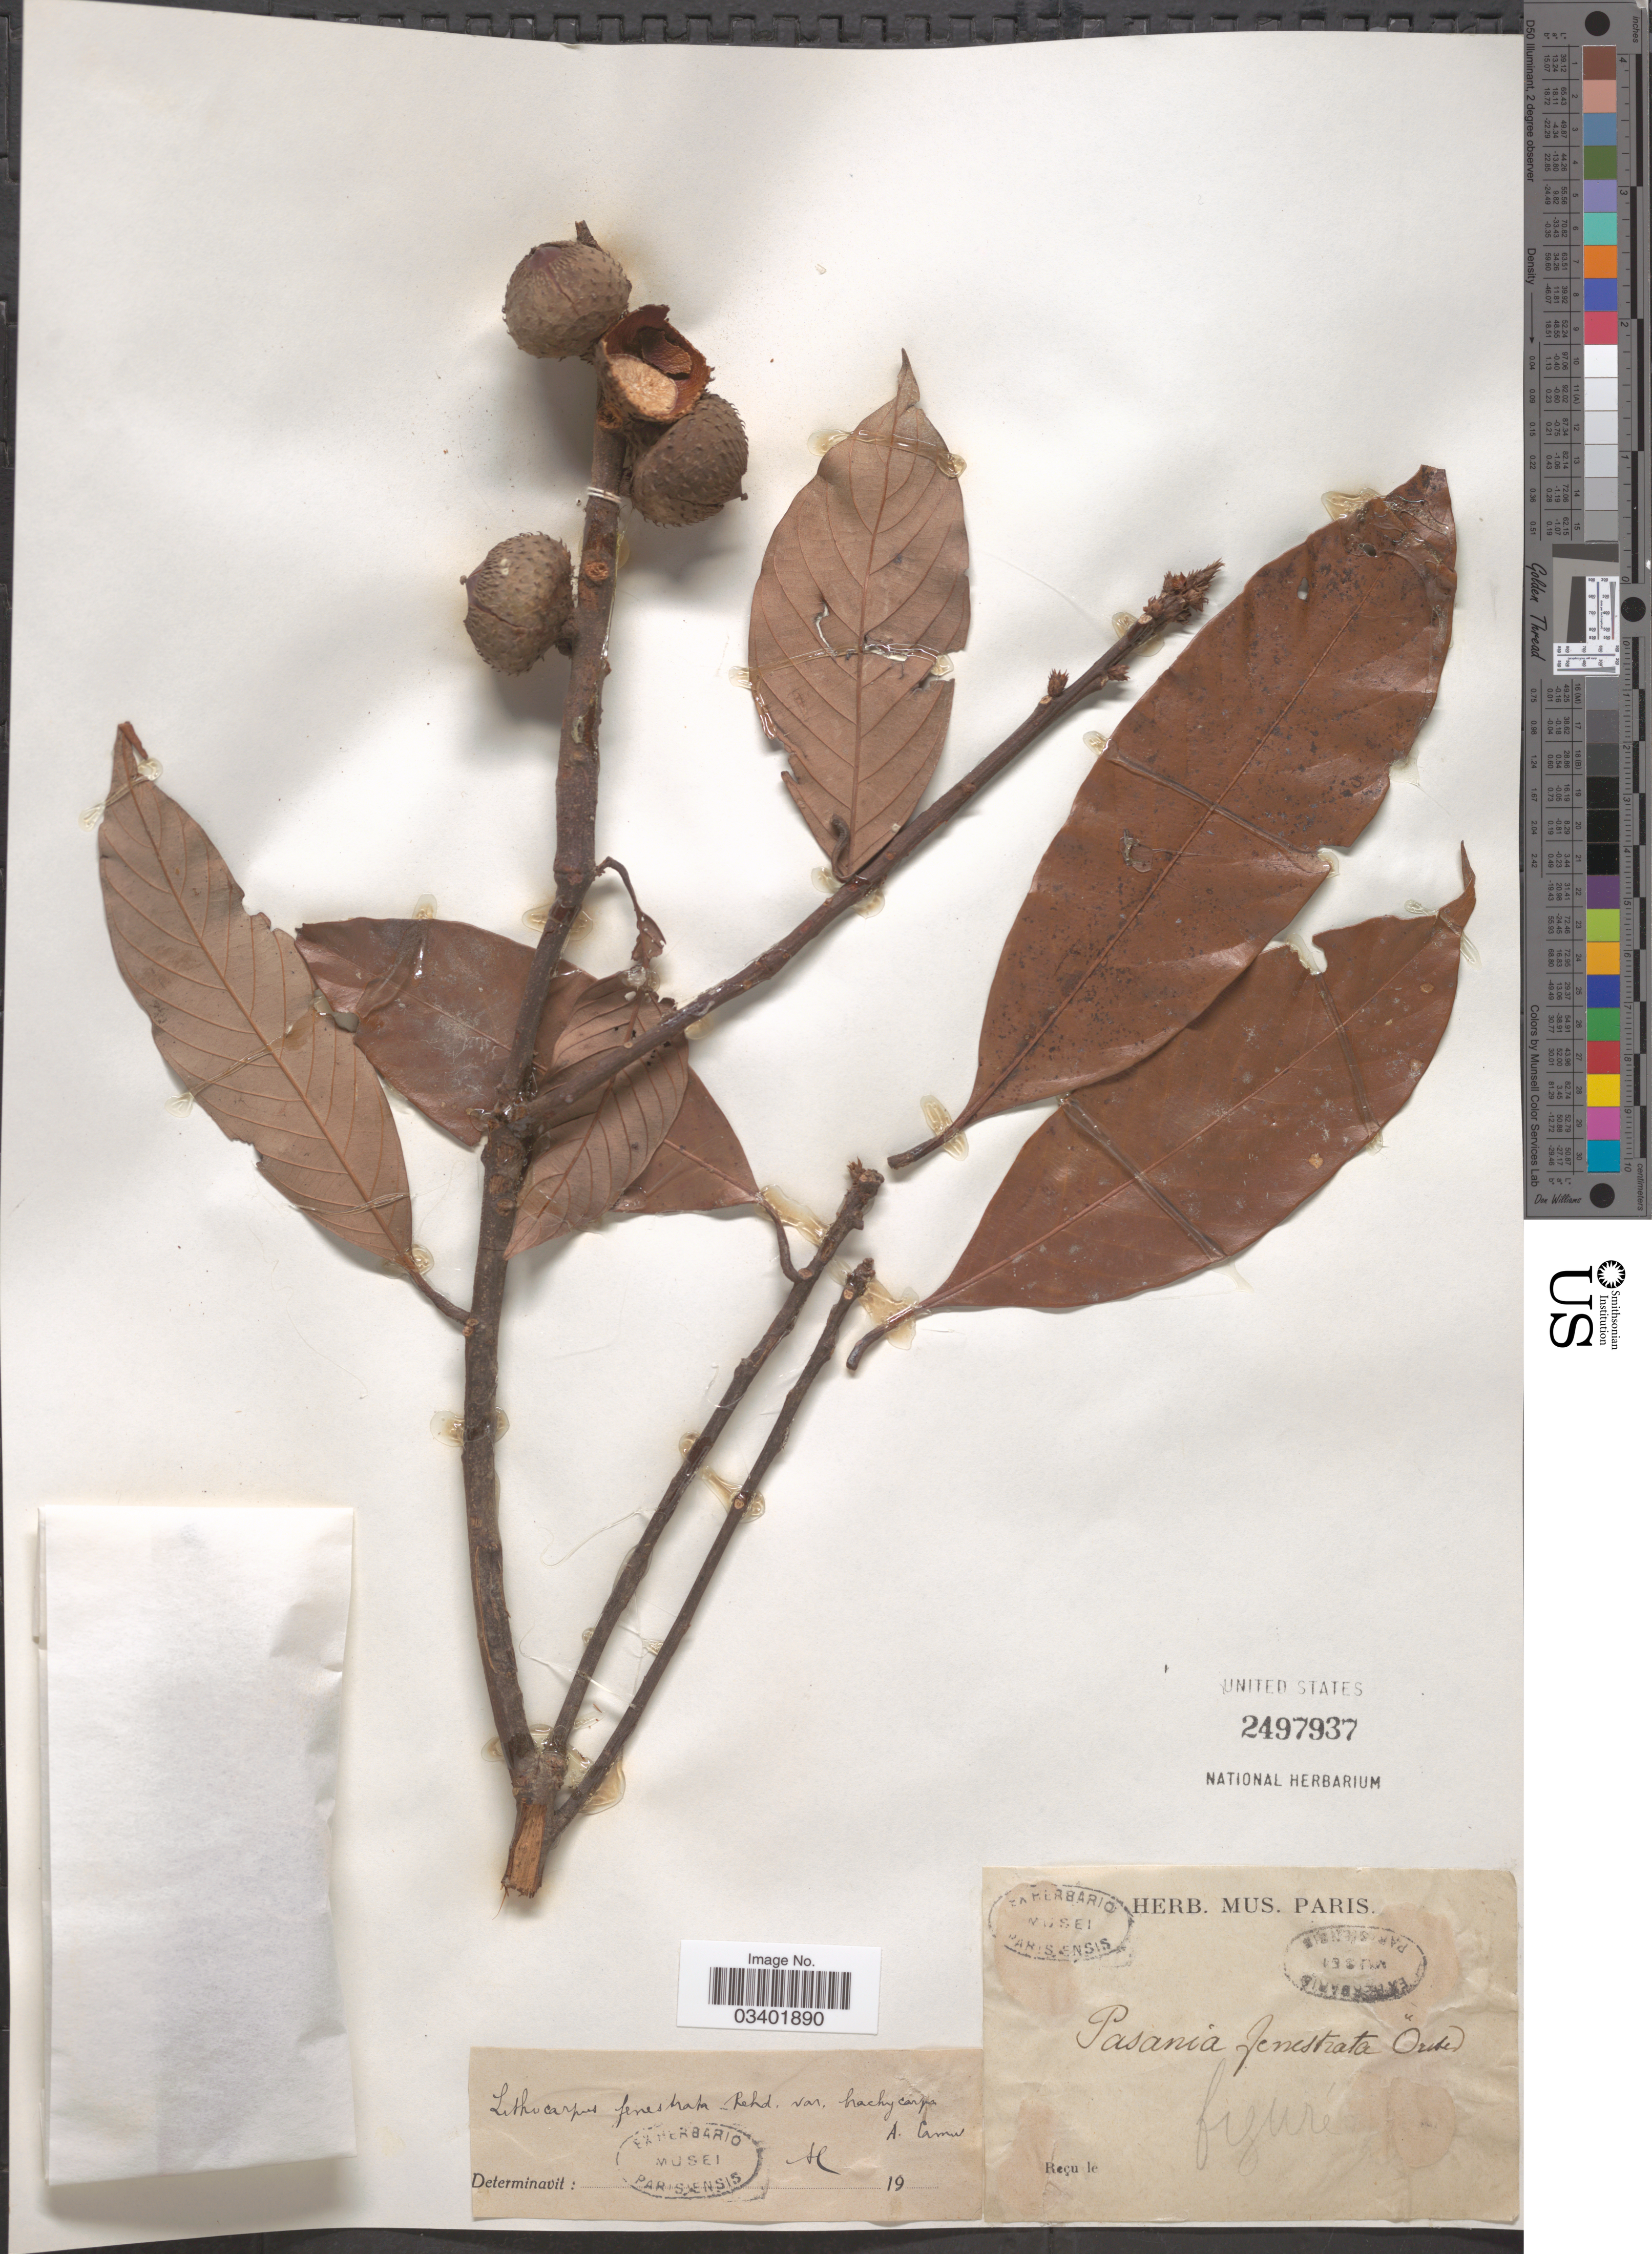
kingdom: Plantae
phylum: Tracheophyta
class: Magnoliopsida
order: Fagales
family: Fagaceae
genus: Lithocarpus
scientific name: Lithocarpus fenestratus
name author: (Roxb.) Rehder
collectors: ex herb. Mus. Paris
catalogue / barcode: US 2497937